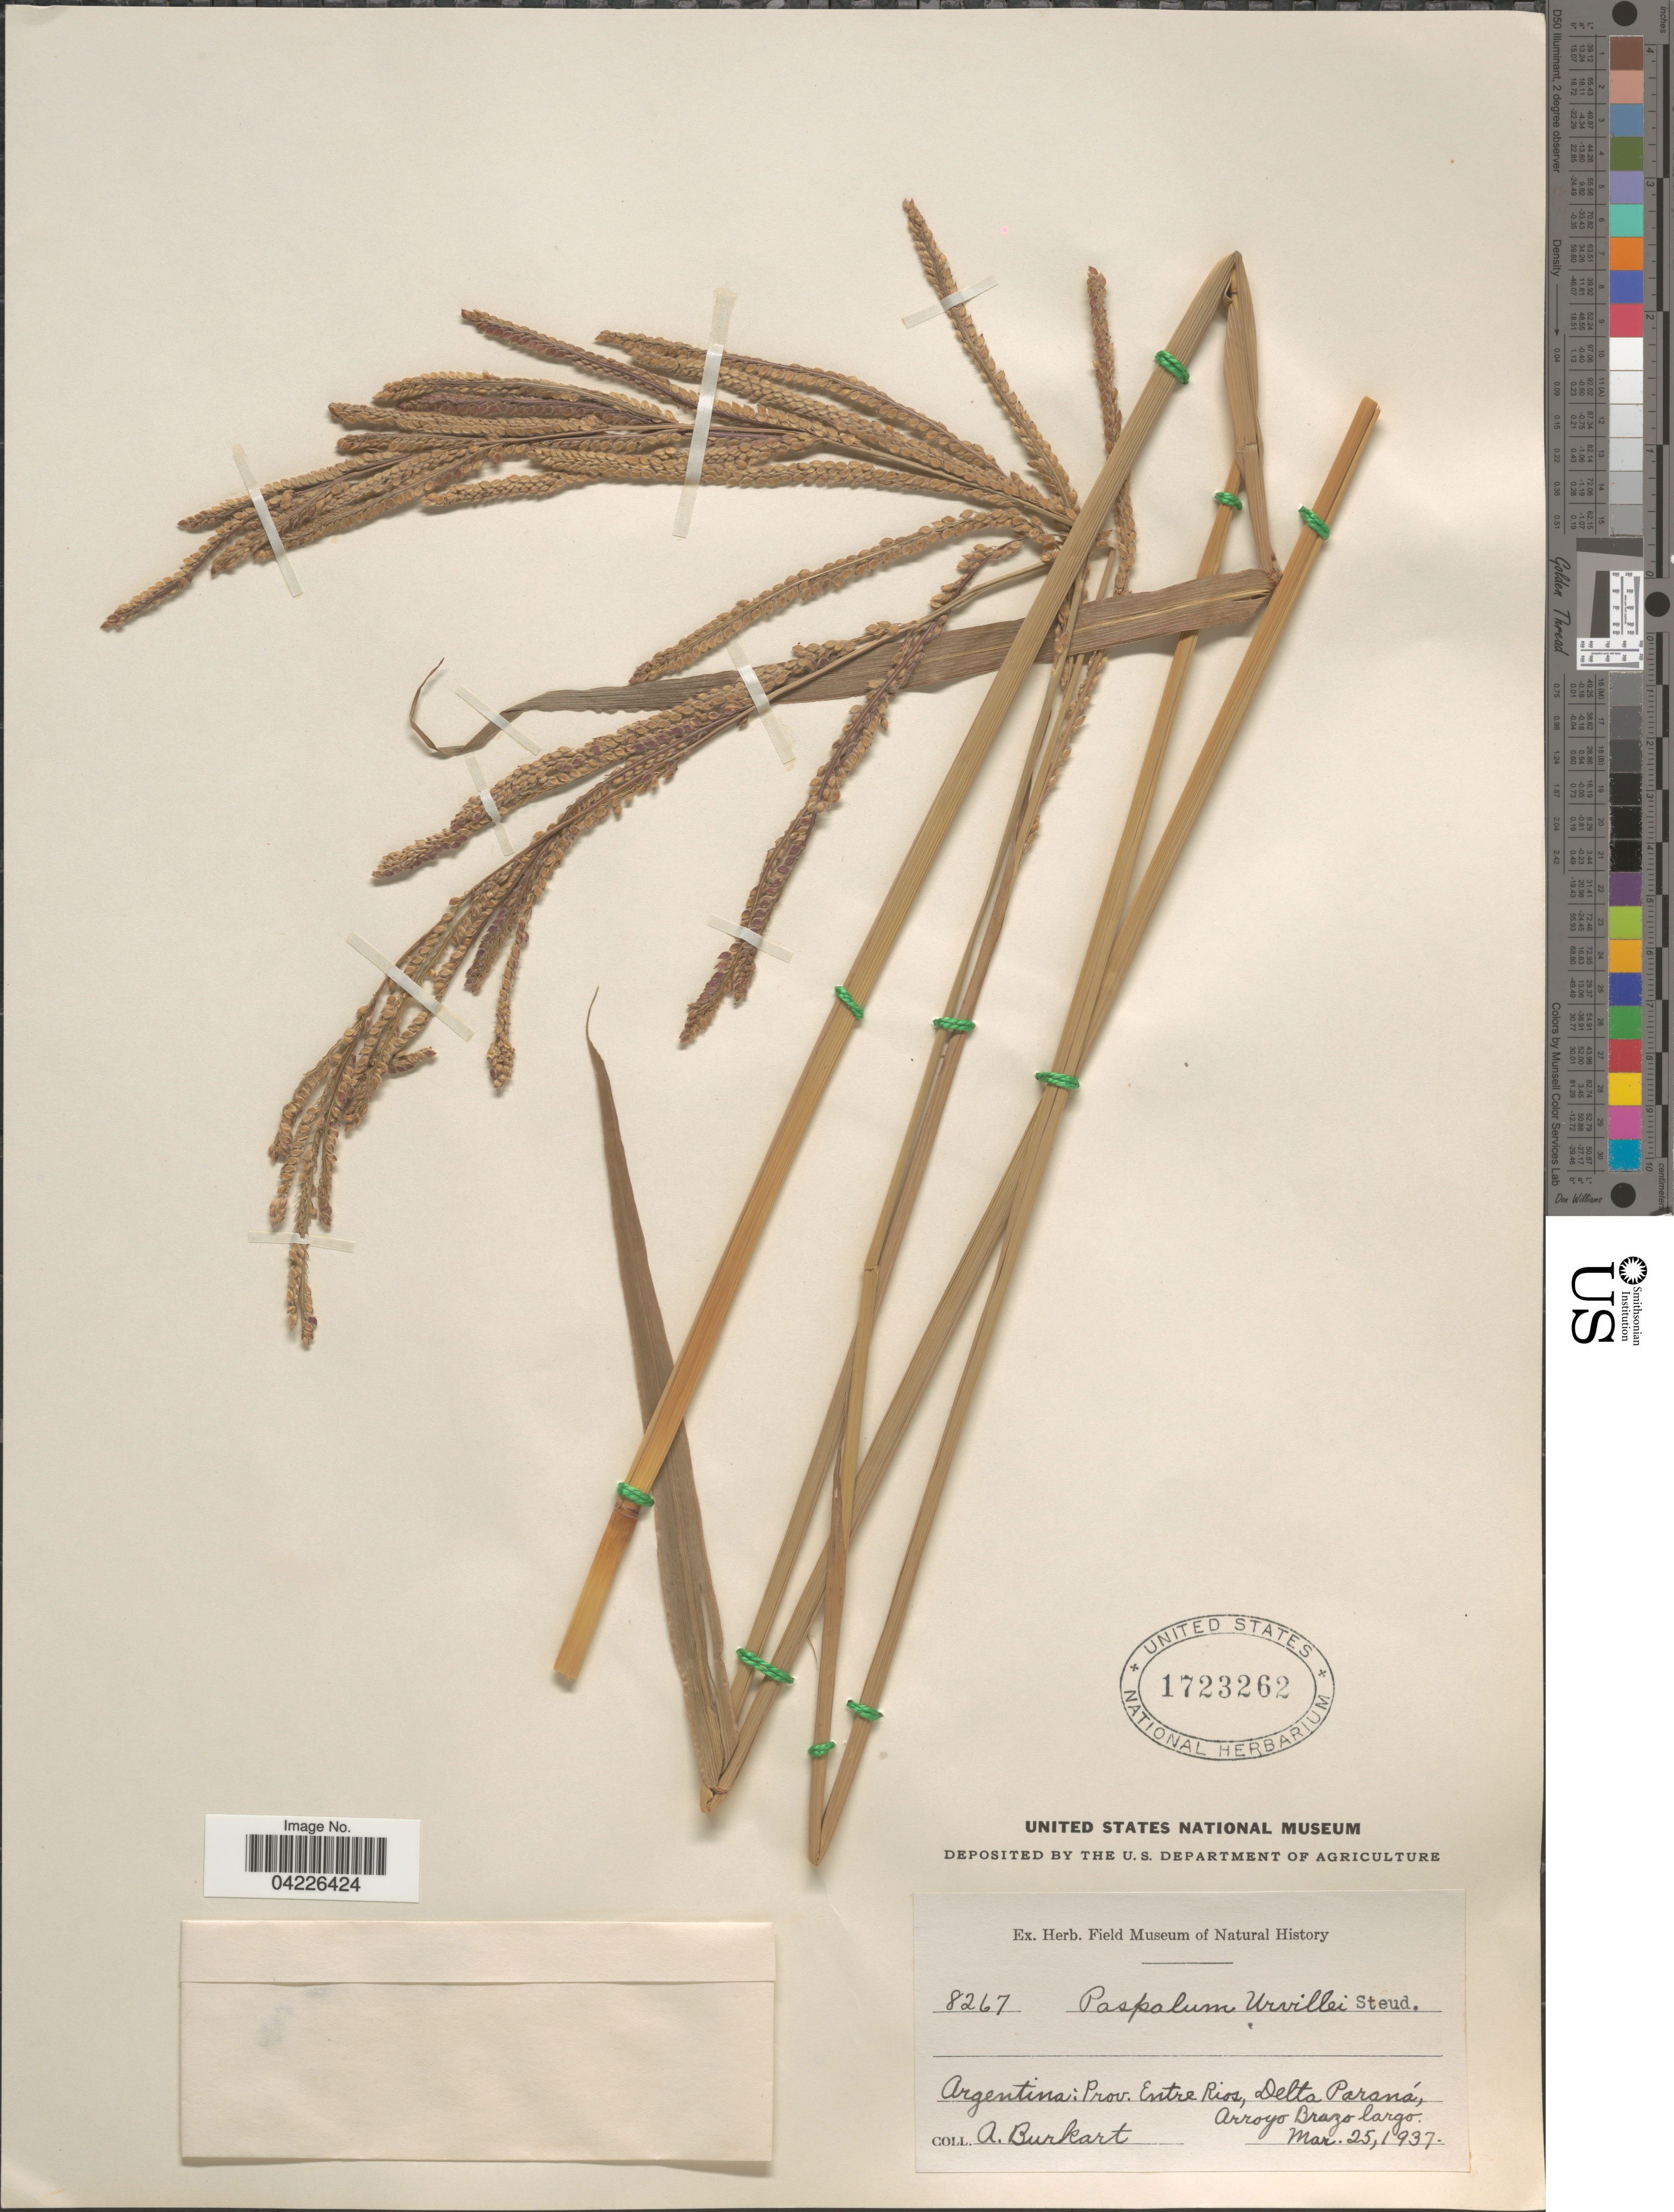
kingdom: Plantae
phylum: Tracheophyta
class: Liliopsida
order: Poales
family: Poaceae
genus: Paspalum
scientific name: Paspalum urvillei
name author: Steud.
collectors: A. E. Burkart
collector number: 8267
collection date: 1937-03-25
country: Argentina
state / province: Entre Rios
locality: Delta Paraná, Arroyo Brazo largo.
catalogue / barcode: US 1723262